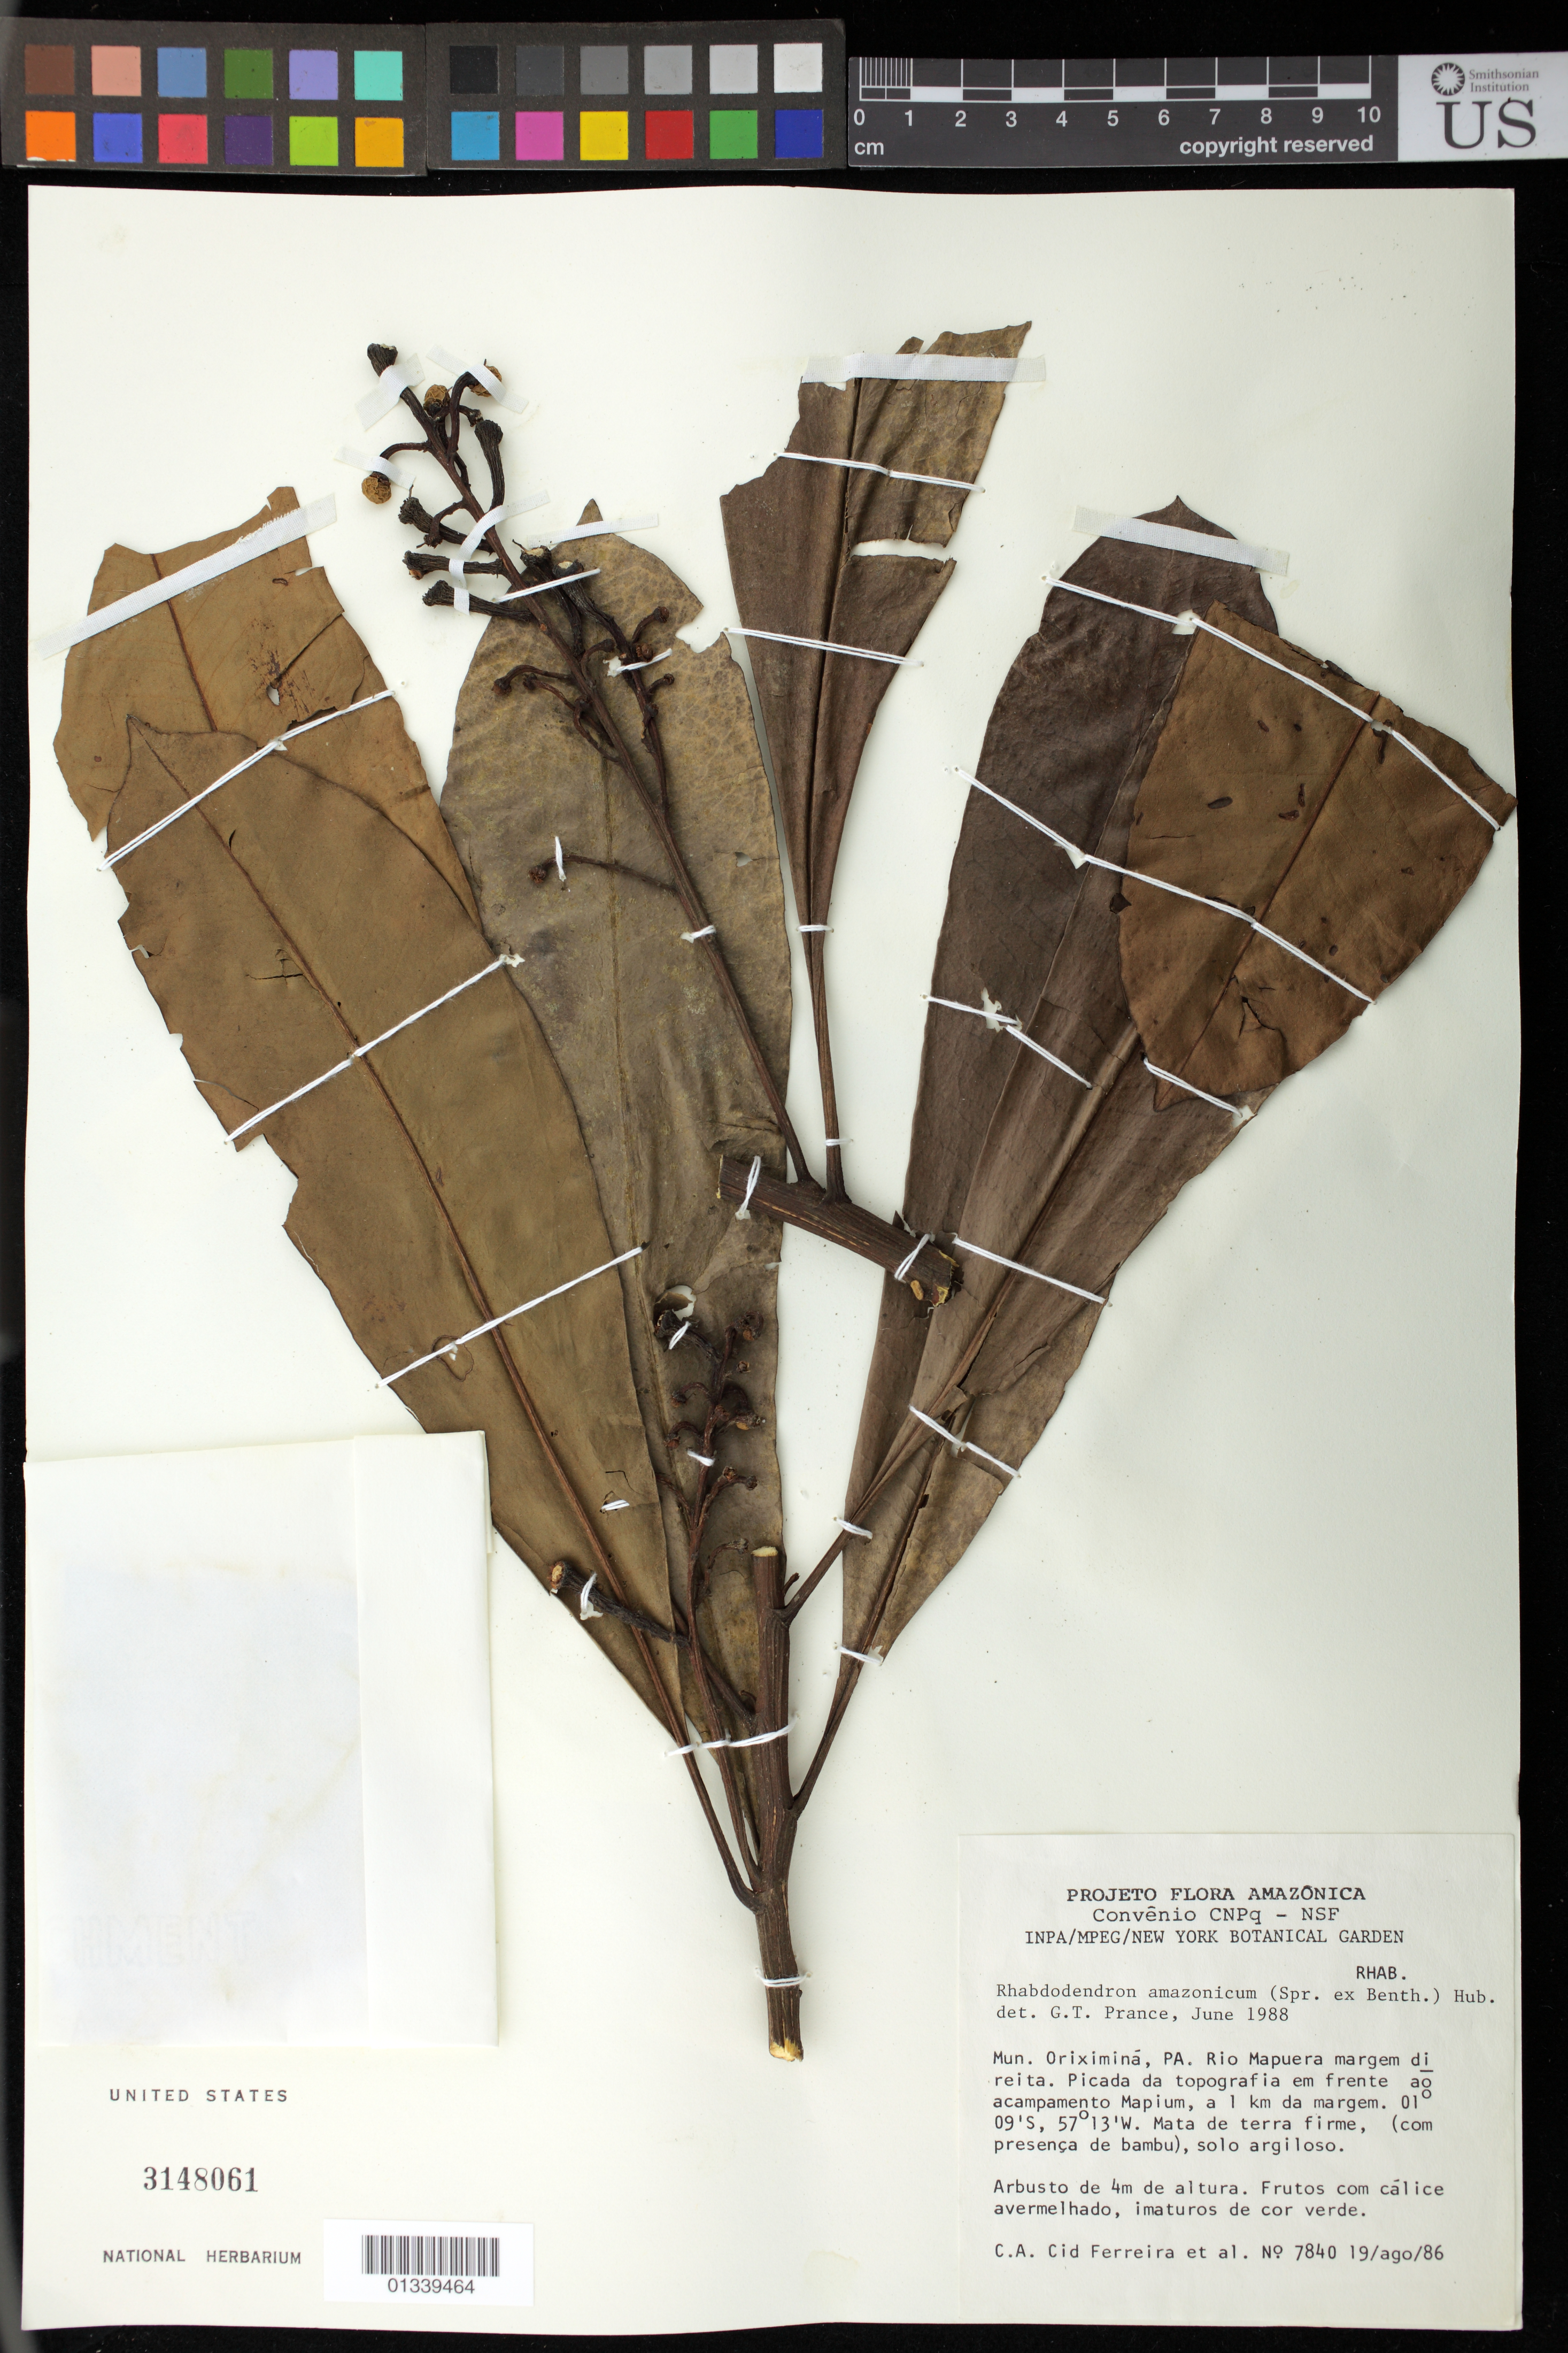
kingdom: Plantae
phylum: Tracheophyta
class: Magnoliopsida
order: Caryophyllales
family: Rhabdodendraceae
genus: Rhabdodendron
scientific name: Rhabdodendron amazonicum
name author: (Spruce ex Benth.) Huber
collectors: C. A. Cid Ferreira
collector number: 7840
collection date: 1986-08-19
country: Brazil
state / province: Pará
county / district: Oriximiná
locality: Rio Mapuera margem direita. Picada da topografia em frente ao acampamento Mapium, a 1km da margem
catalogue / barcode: US 3148061